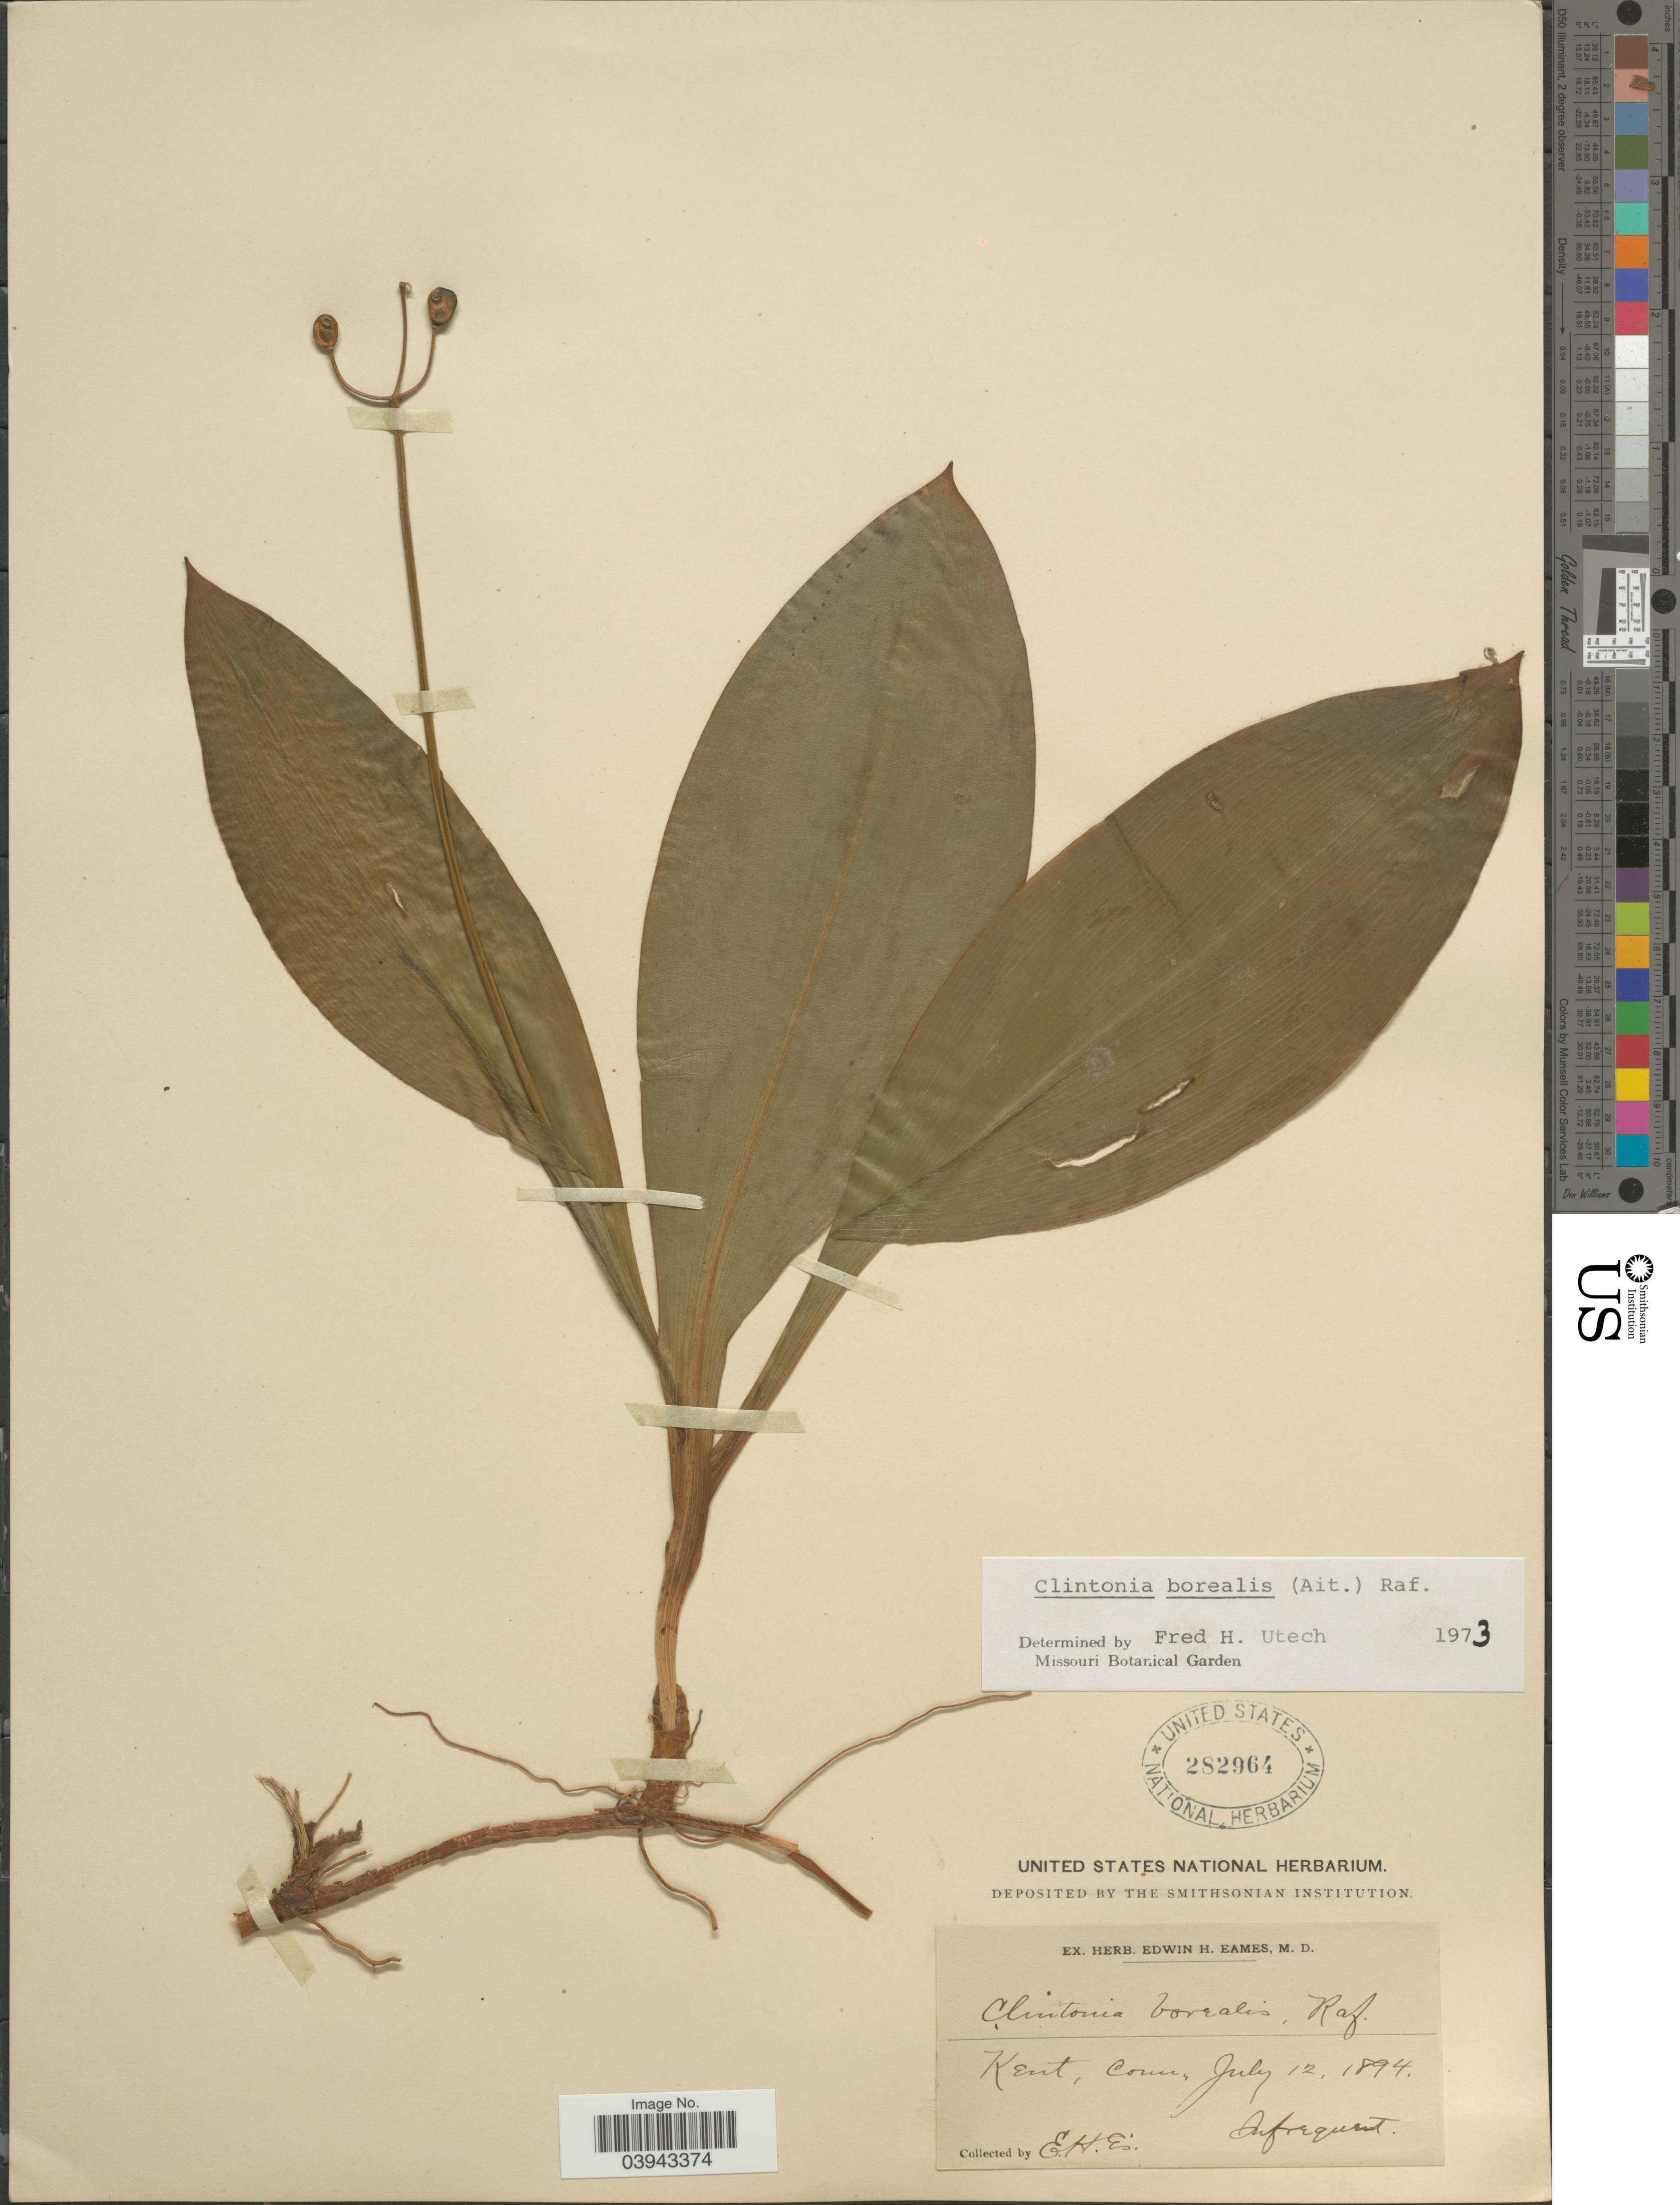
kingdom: Plantae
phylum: Tracheophyta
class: Liliopsida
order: Liliales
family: Liliaceae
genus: Clintonia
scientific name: Clintonia borealis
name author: (Aiton) Raf.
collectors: E. H. Eames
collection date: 1894-07-12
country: United States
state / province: Connecticut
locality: Kent.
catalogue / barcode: US 282964